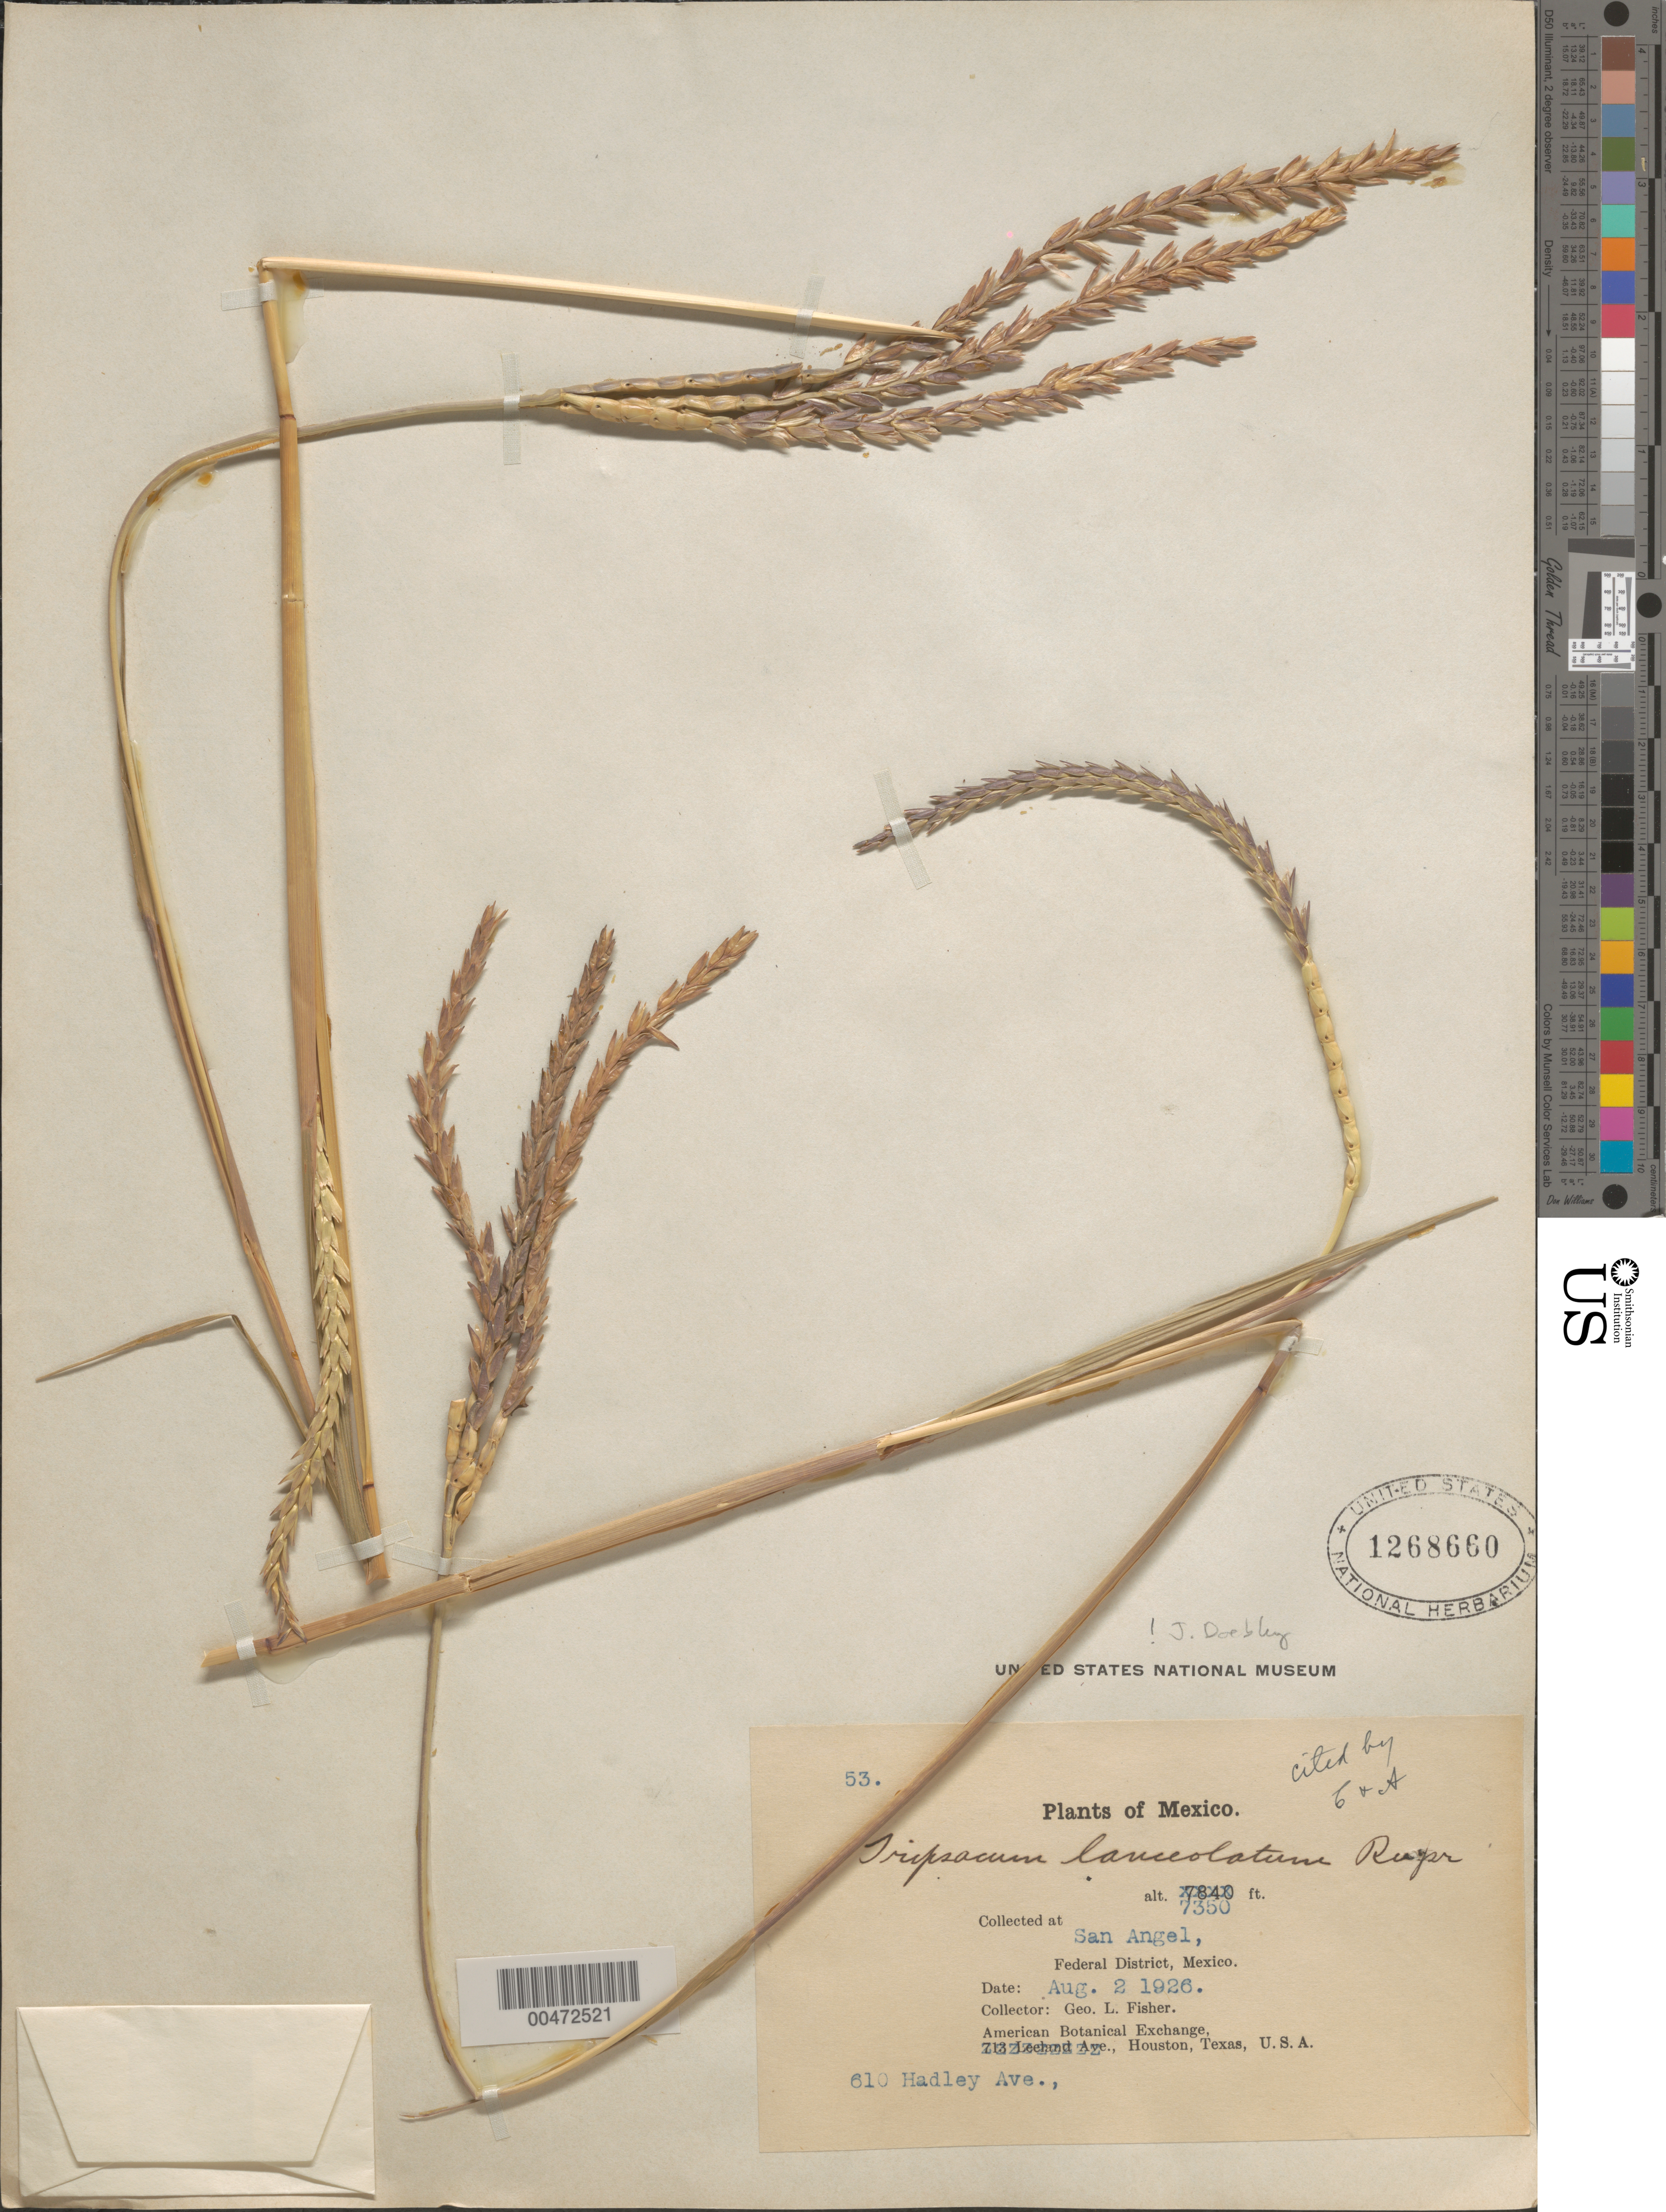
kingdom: Plantae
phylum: Tracheophyta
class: Liliopsida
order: Poales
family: Poaceae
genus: Tripsacum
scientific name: Tripsacum lanceolatum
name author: Rupr. ex E. Fourn.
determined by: Doebley, John F.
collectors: G. L. Fisher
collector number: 53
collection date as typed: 2 Aug 1926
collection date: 1926-08-02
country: Mexico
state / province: Distrito Federal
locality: San Angel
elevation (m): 2240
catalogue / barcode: US 1268660